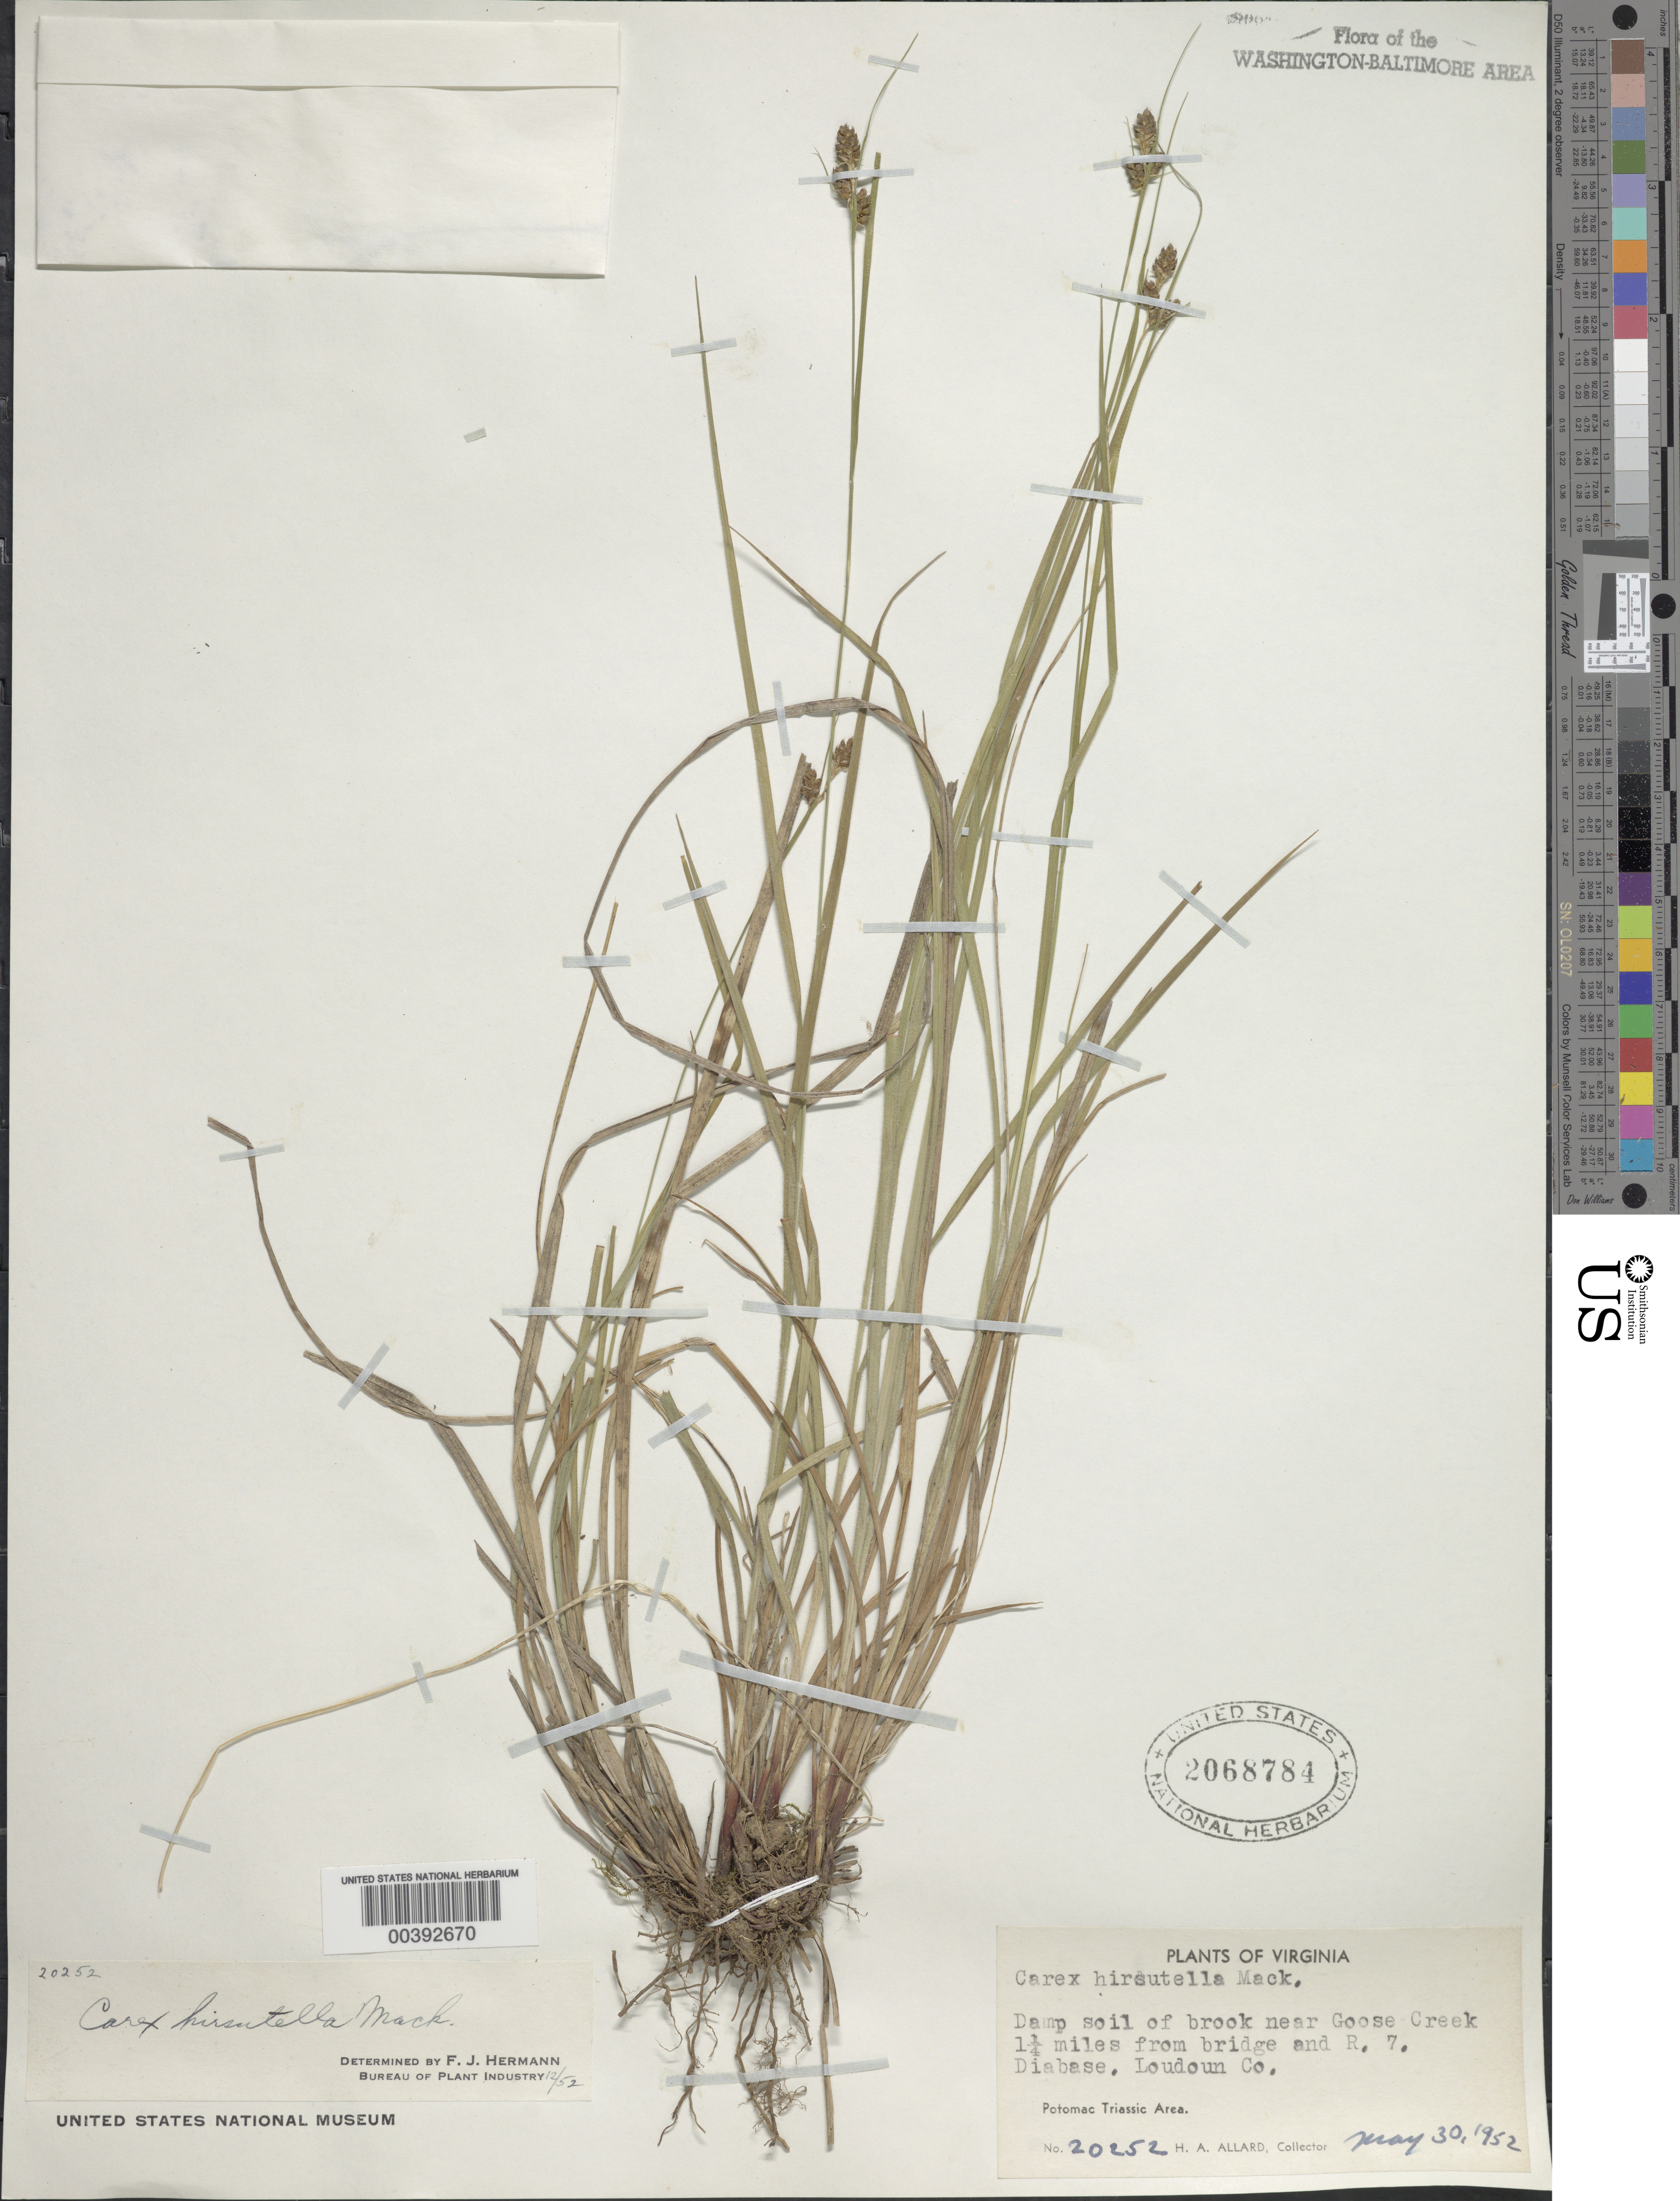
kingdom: Plantae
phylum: Tracheophyta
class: Liliopsida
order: Poales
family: Cyperaceae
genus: Carex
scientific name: Carex hirsutella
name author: Mack.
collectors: H. A. Allard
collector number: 20252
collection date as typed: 30 May 1952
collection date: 1952-05-30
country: United States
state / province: Virginia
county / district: Loudoun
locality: Near Goose Creek and Route 7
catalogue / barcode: US 2068784